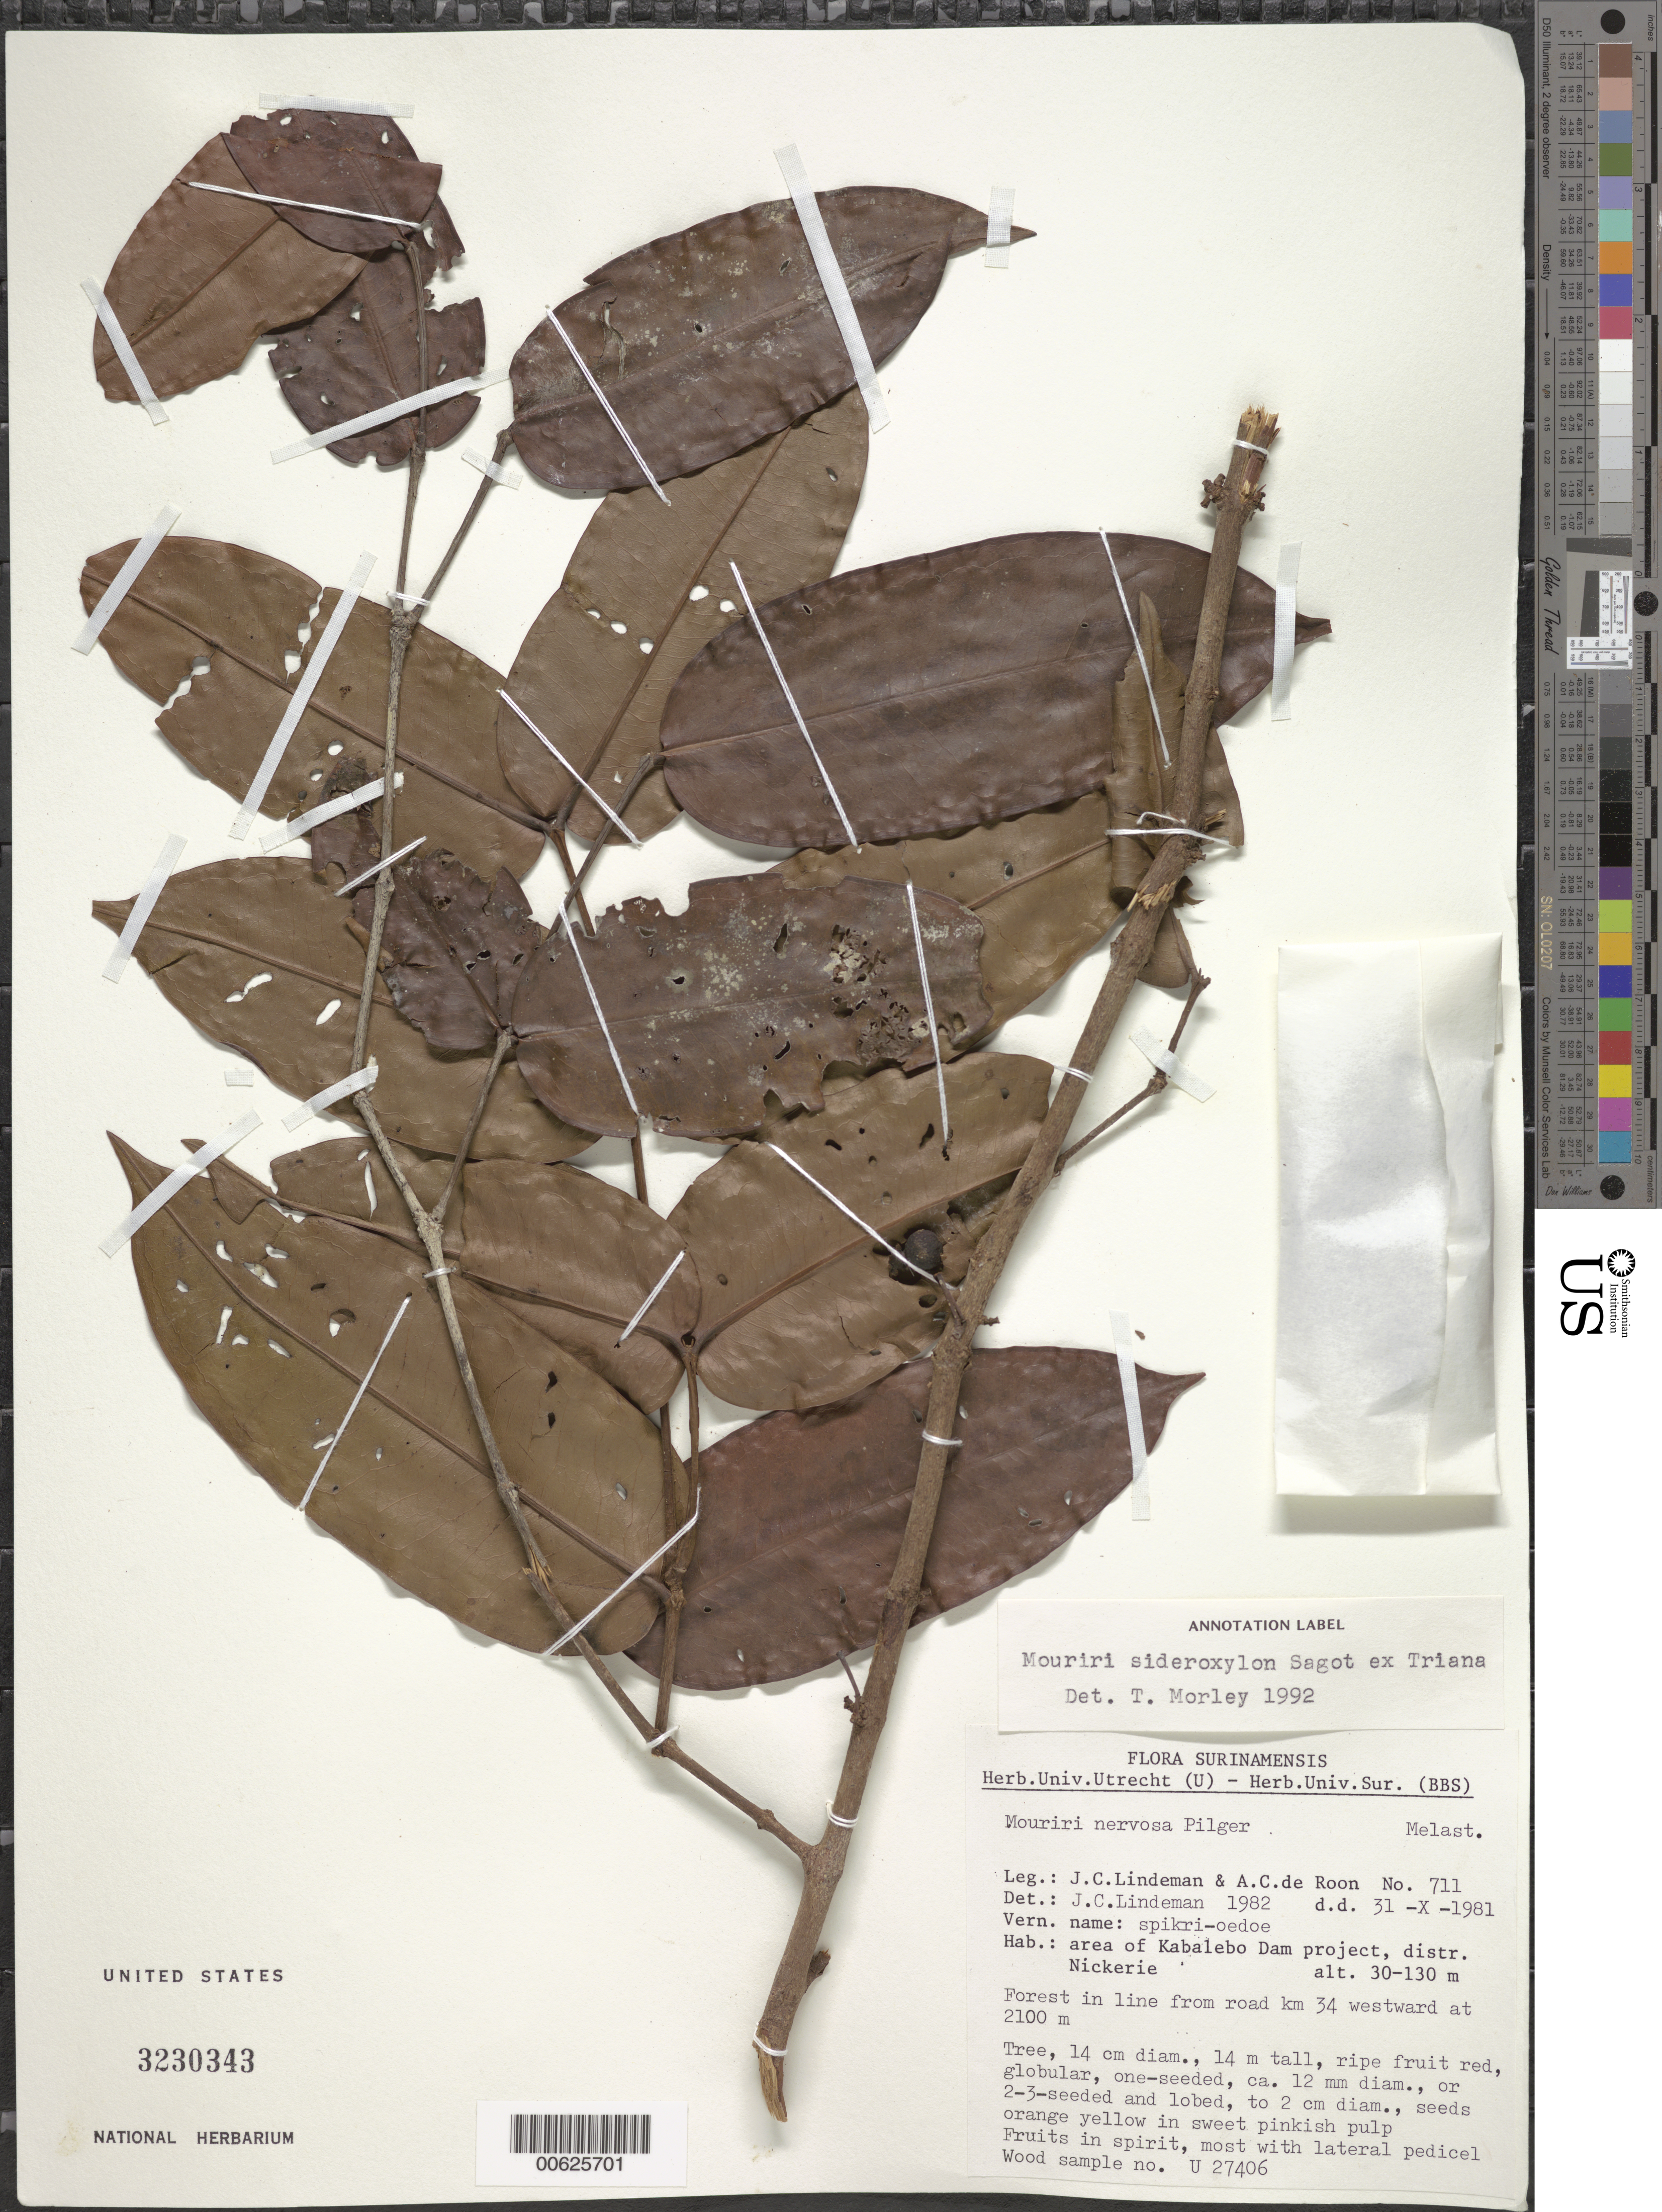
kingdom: Plantae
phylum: Tracheophyta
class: Magnoliopsida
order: Myrtales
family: Melastomataceae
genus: Mouriri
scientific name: Mouriri sideroxylon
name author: Sagot ex Triana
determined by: Morley, T.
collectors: J. C. Lindeman & A. de Roon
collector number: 81 711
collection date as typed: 31-Oct-81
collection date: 1981-10-31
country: Suriname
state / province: Nickerie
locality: Kabalebo Dam project area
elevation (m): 30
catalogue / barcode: US 3230343